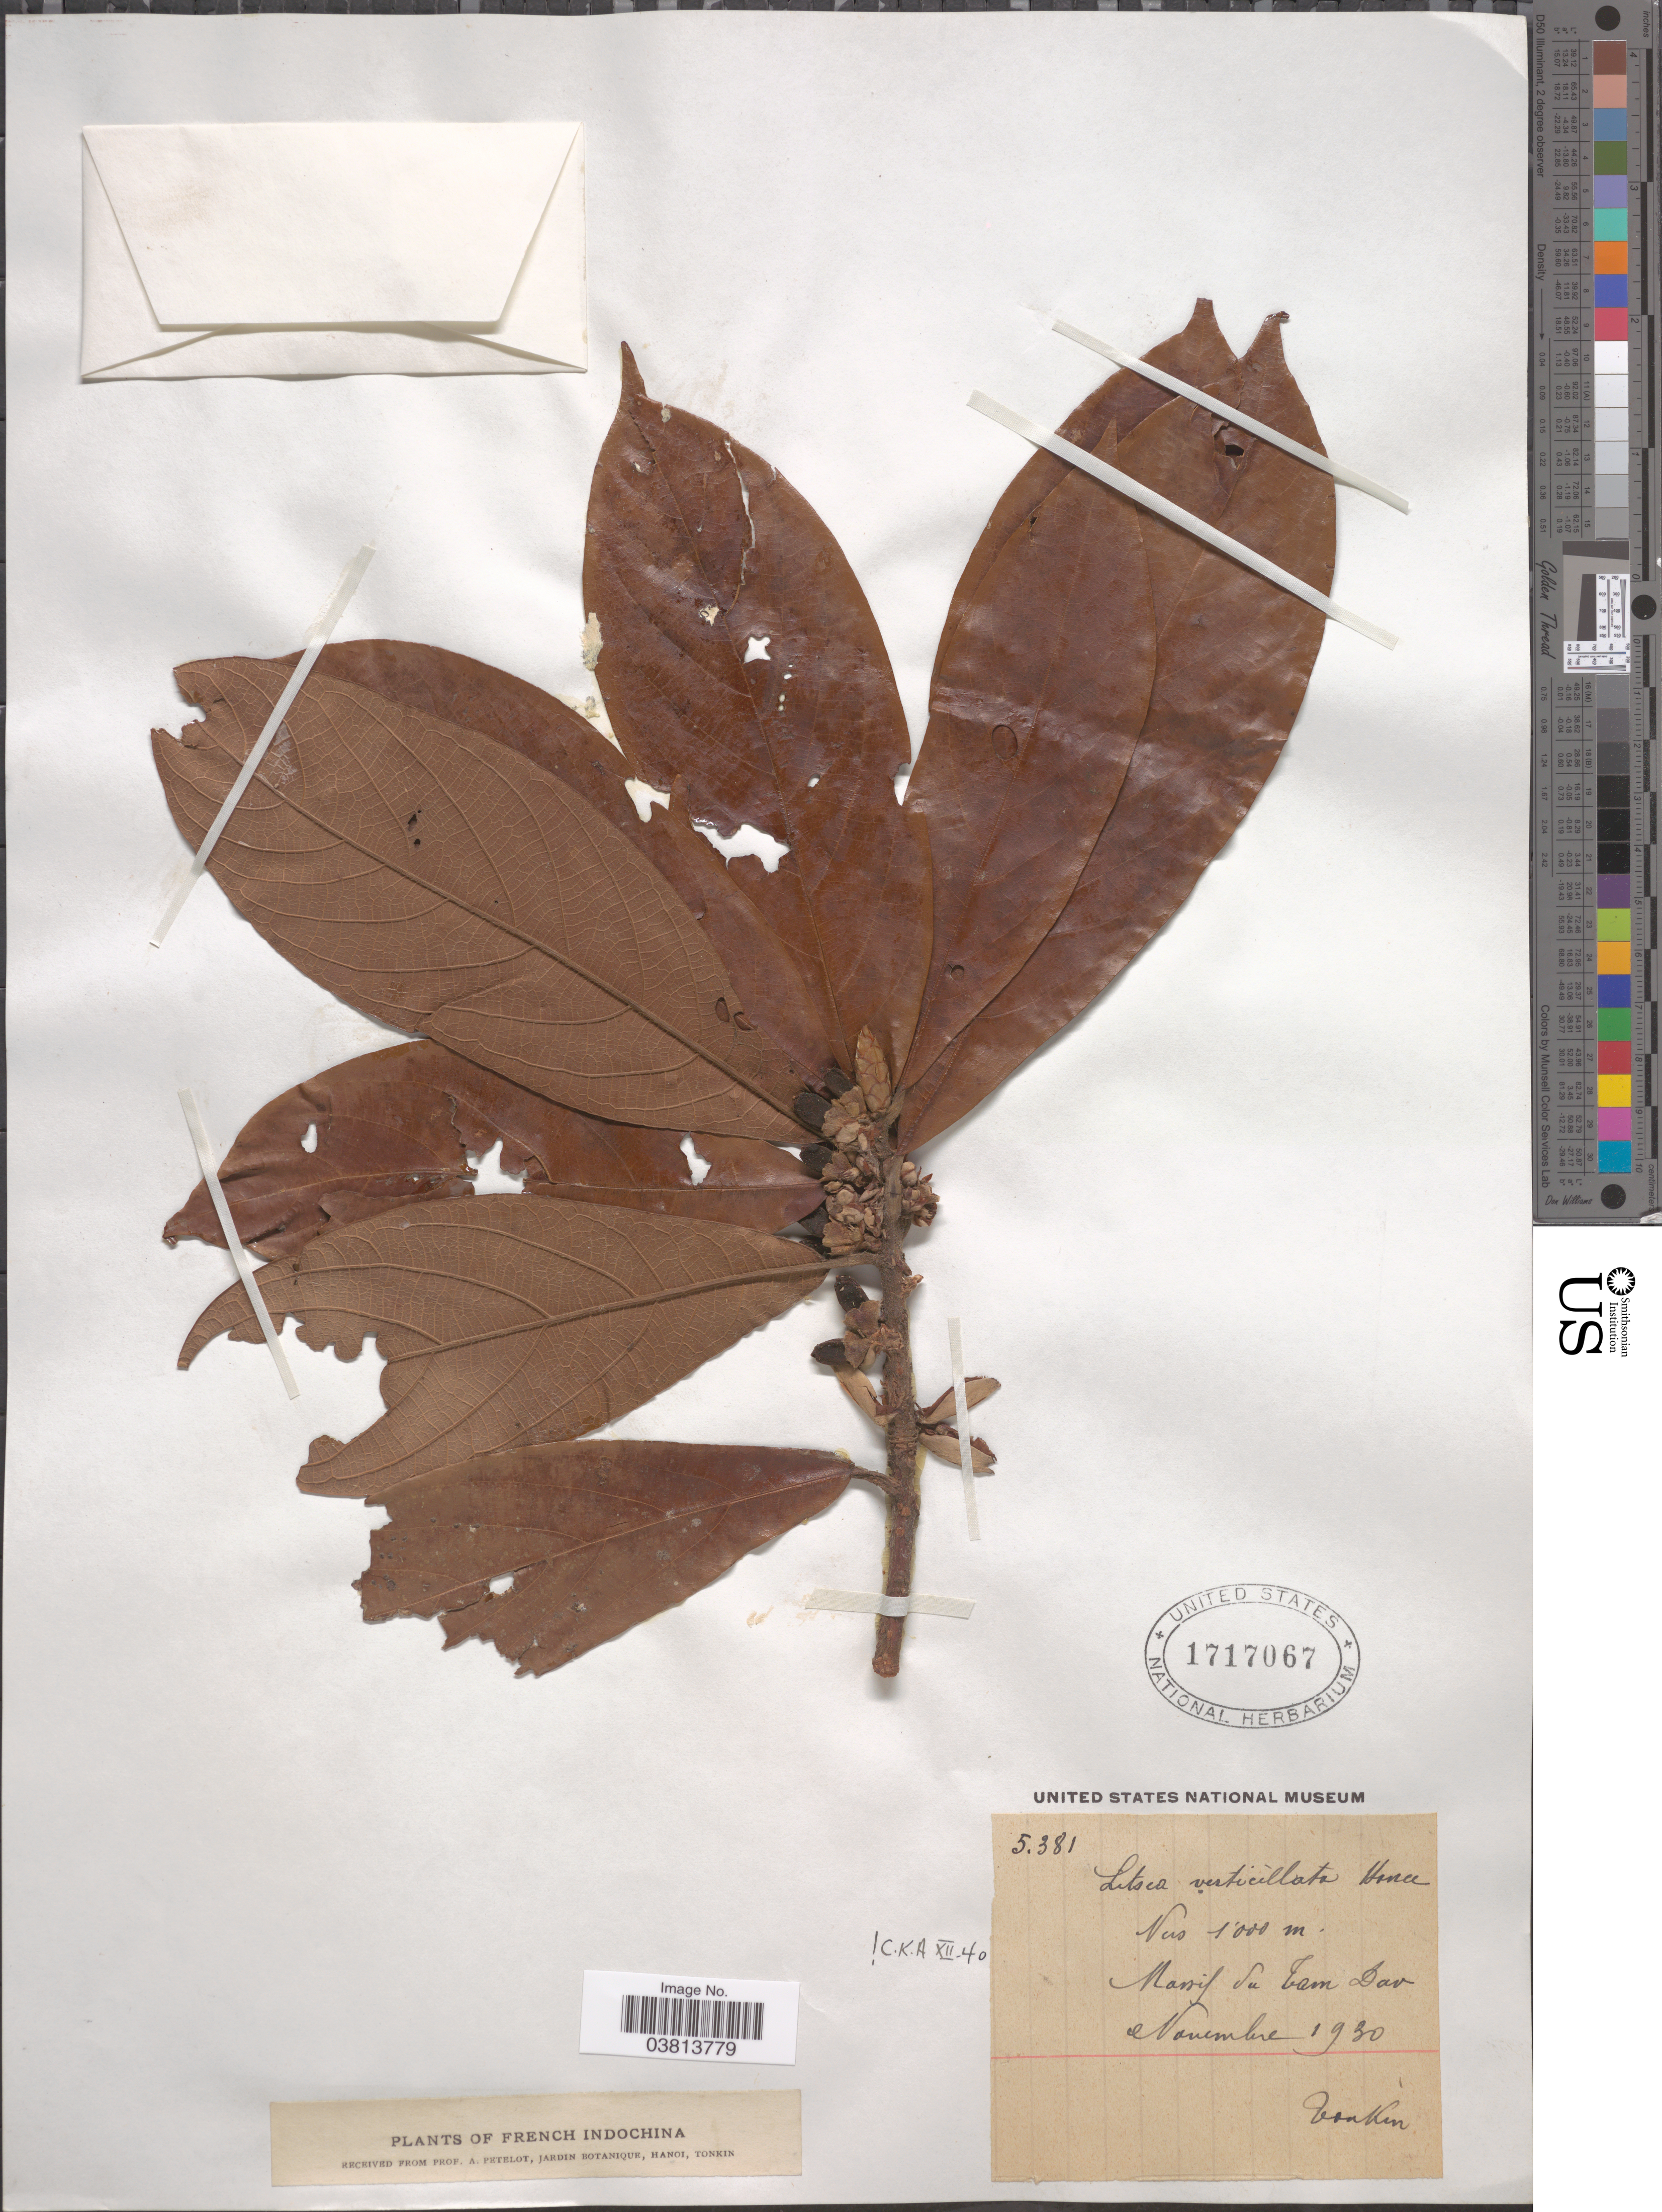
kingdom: Plantae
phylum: Tracheophyta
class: Magnoliopsida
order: Laurales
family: Lauraceae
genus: Litsea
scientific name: Litsea verticillata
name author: S. Vidal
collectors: P. A. Pételot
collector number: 5381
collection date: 1930-11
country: Vietnam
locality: French Indochina. Massiff du Tam Dao.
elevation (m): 1000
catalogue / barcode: US 1717067